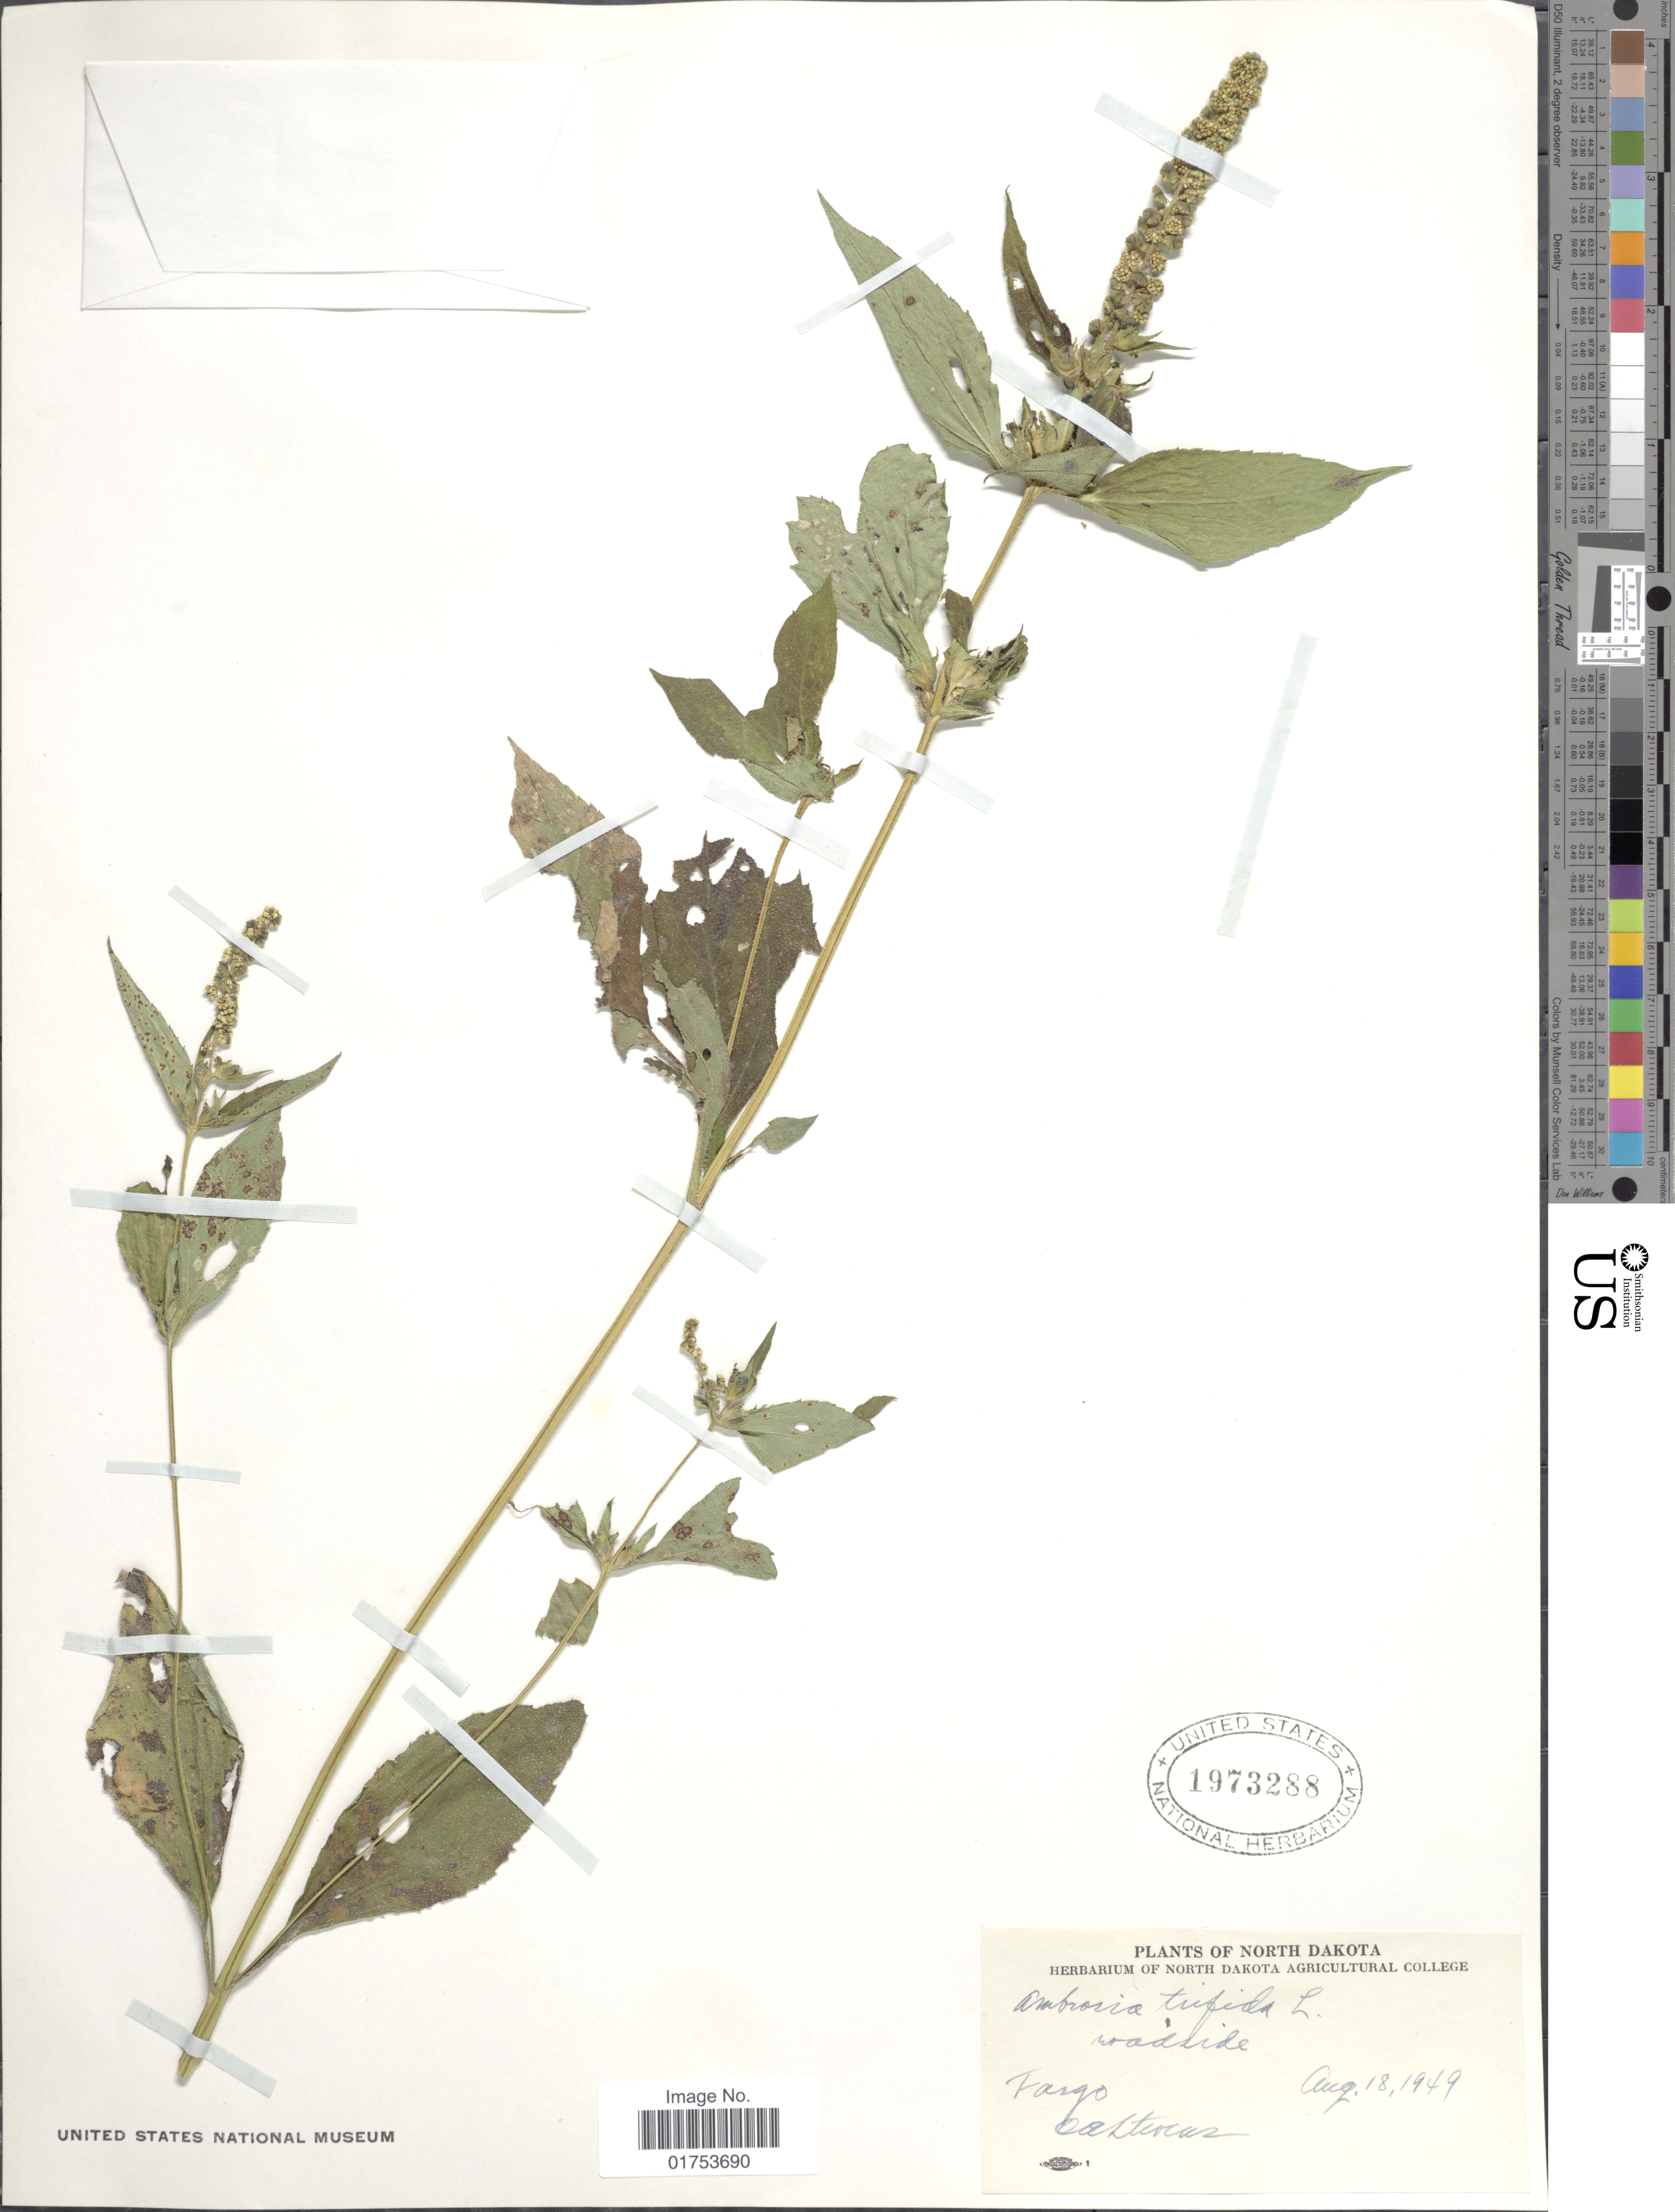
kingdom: Plantae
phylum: Tracheophyta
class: Magnoliopsida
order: Asterales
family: Asteraceae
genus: Ambrosia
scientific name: Ambrosia trifida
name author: L.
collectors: O. A. Stevens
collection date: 1949-08-18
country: United States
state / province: North Dakota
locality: Fargo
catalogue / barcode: US 1973288